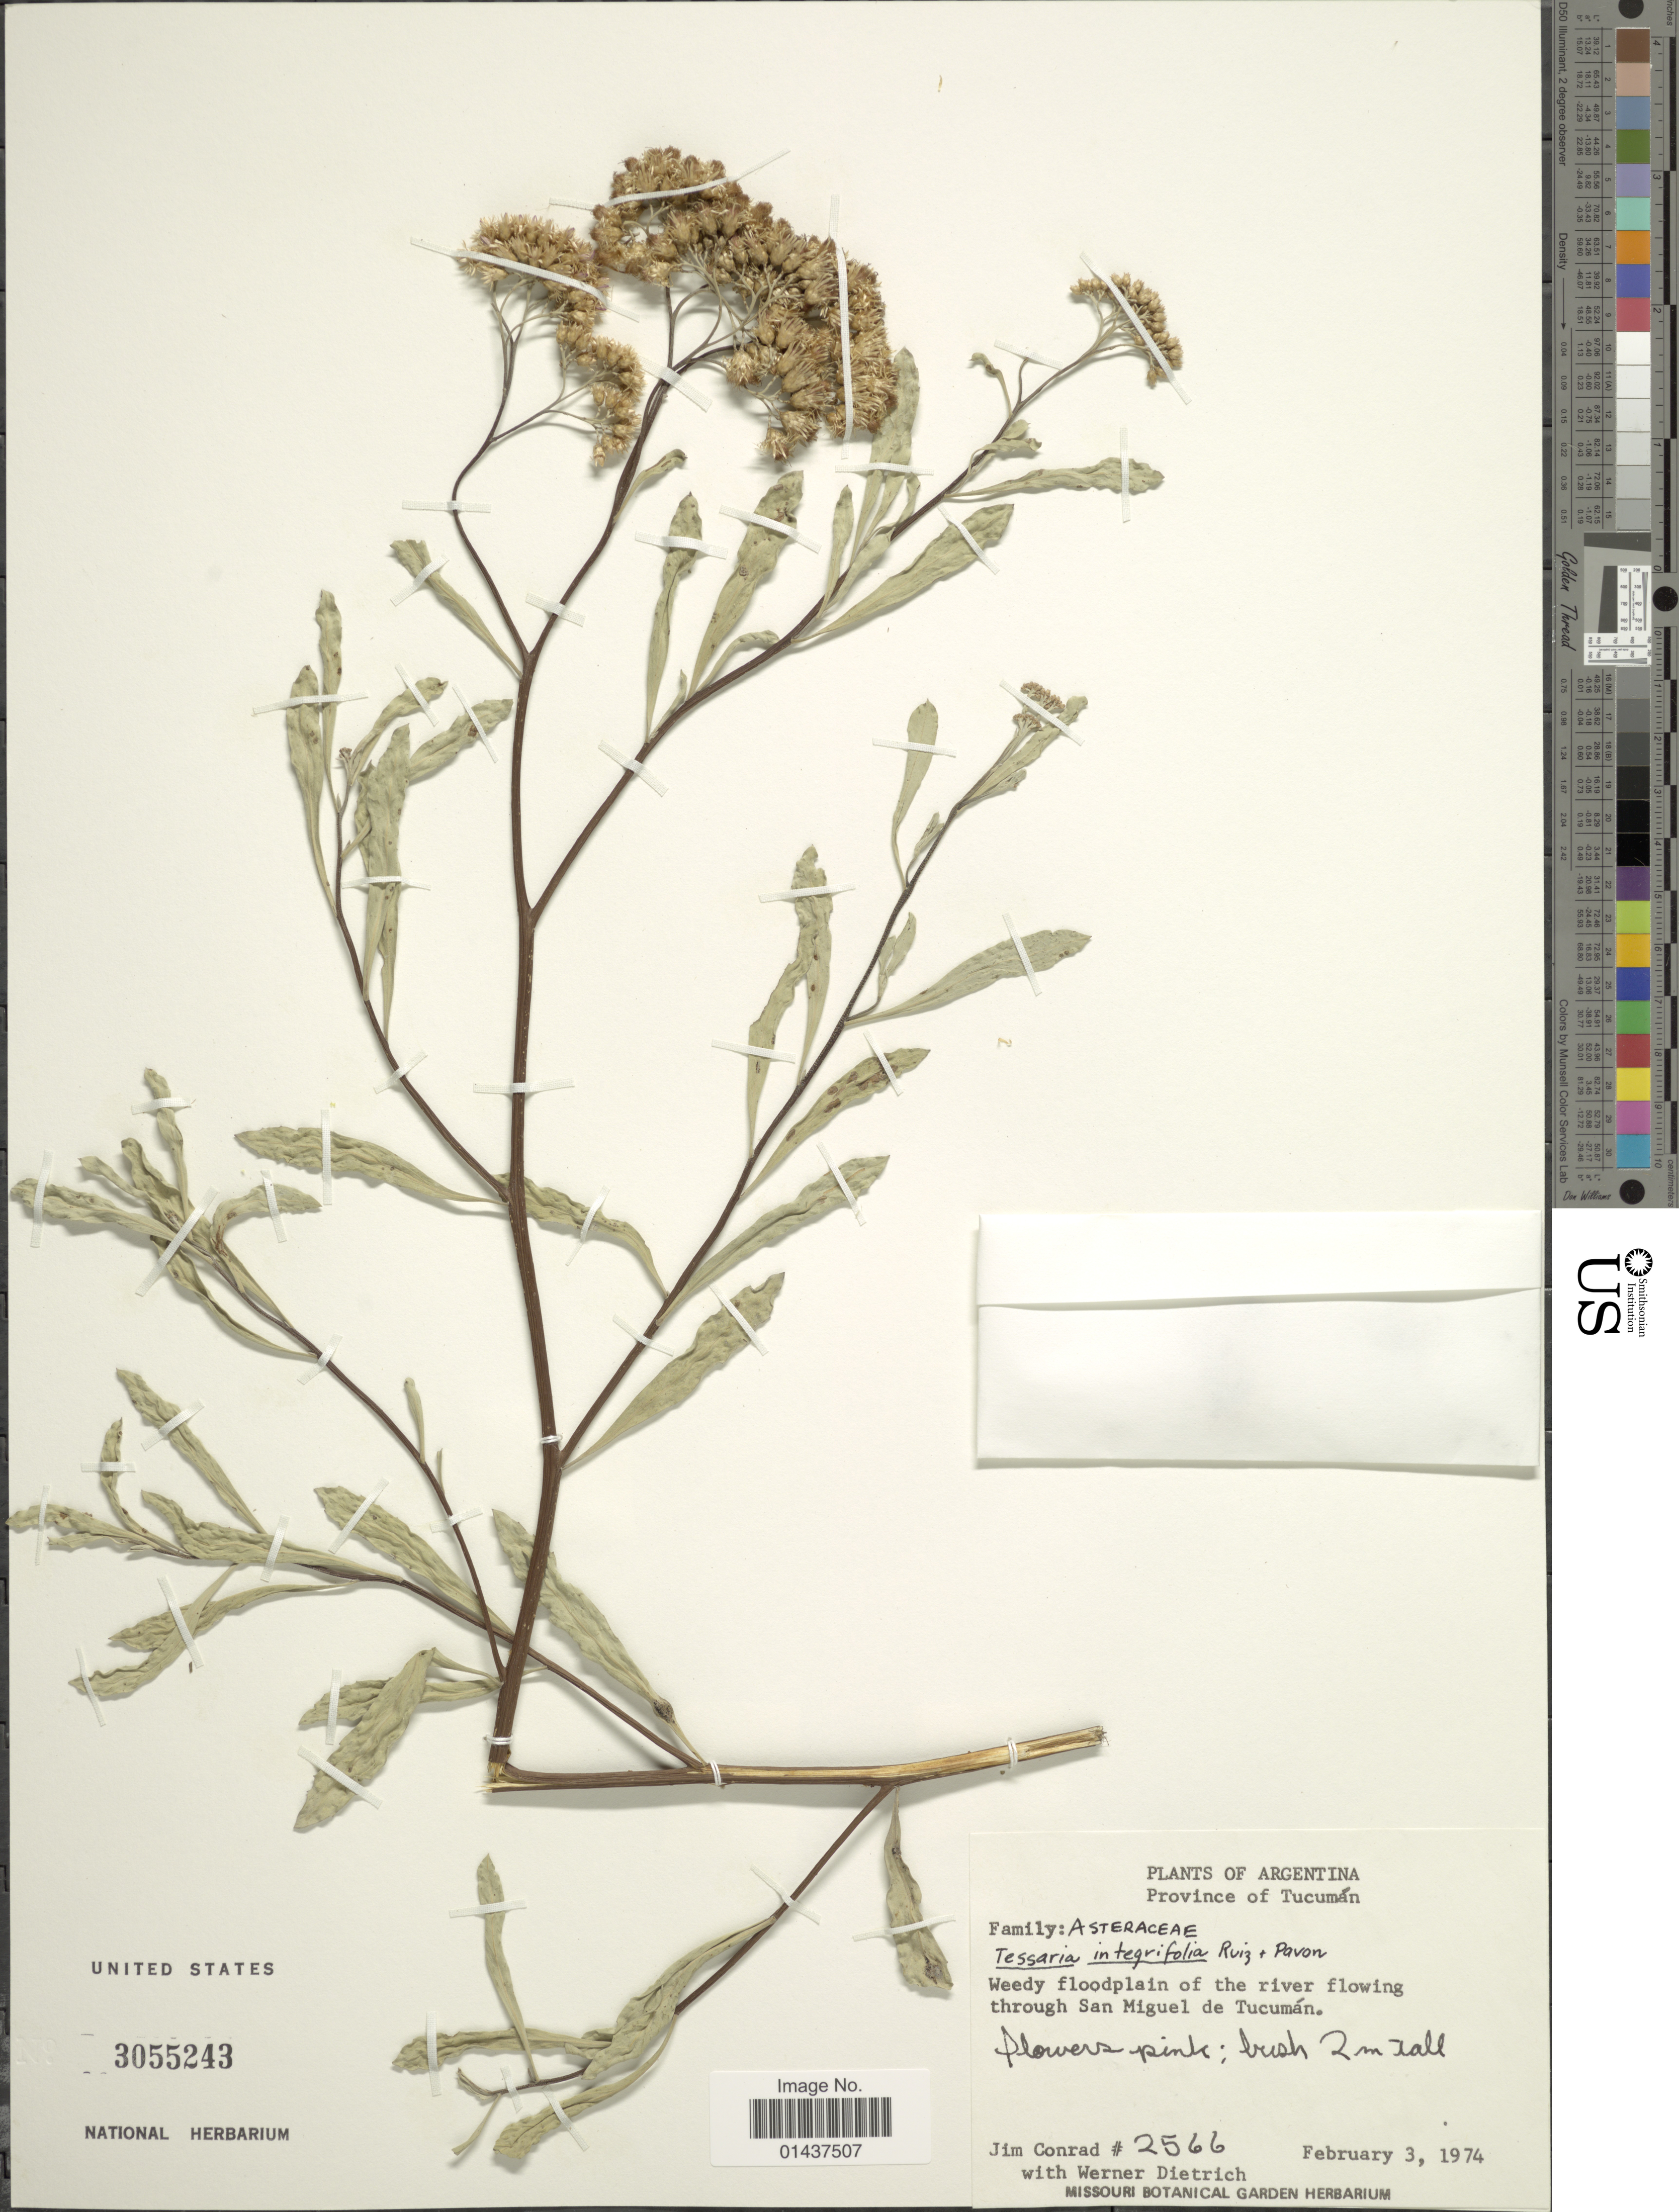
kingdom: Plantae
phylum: Tracheophyta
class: Magnoliopsida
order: Asterales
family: Asteraceae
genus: Tessaria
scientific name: Tessaria integrifolia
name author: Ruiz & Pav.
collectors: J. Conrad & W. Dietrich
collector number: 2566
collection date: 1974-02-03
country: Argentina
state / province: Tucuman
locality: Weedy floodpalin of the river flowing through San Miguel de Tucúman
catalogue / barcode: US 3055243